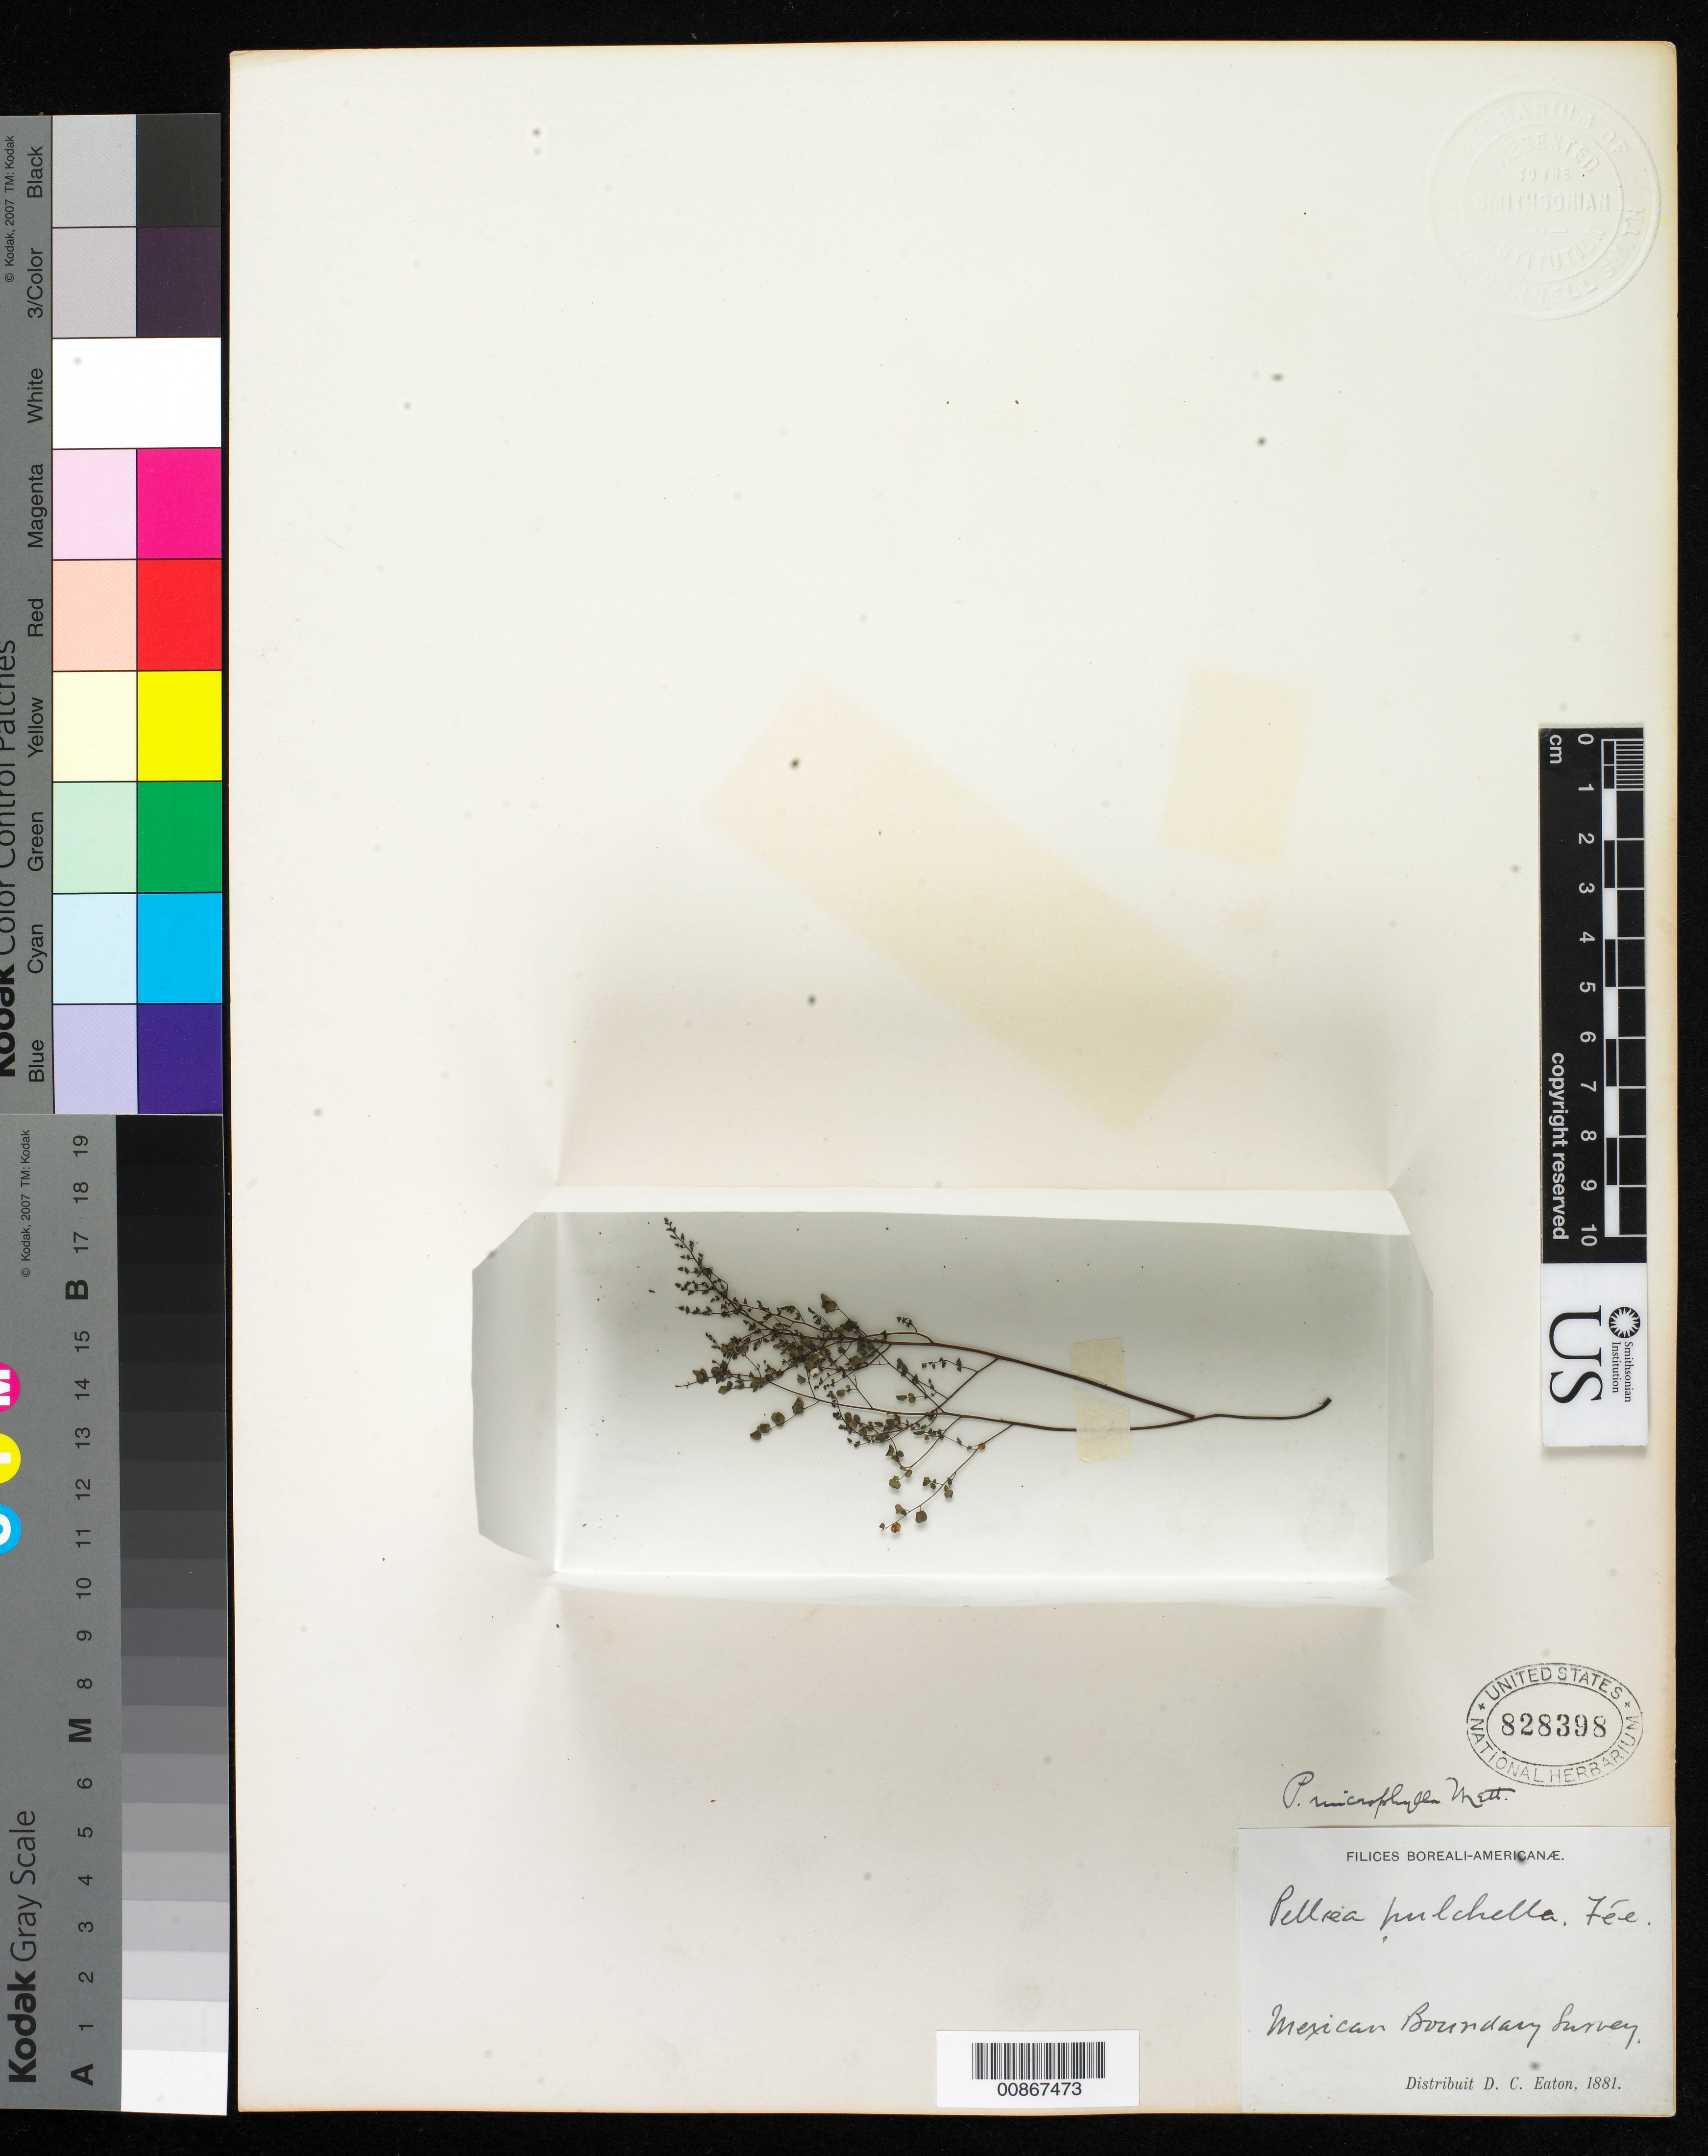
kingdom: Plantae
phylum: Tracheophyta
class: Polypodiopsida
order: Polypodiales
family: Pteridaceae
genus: Myriopteris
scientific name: Myriopteris microphylla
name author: (Sw.) Grusz & Windham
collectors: D. C. Eaton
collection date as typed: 1881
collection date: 1881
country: Mexico / United States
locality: Mexican Boundary Survey.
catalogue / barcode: US 828398